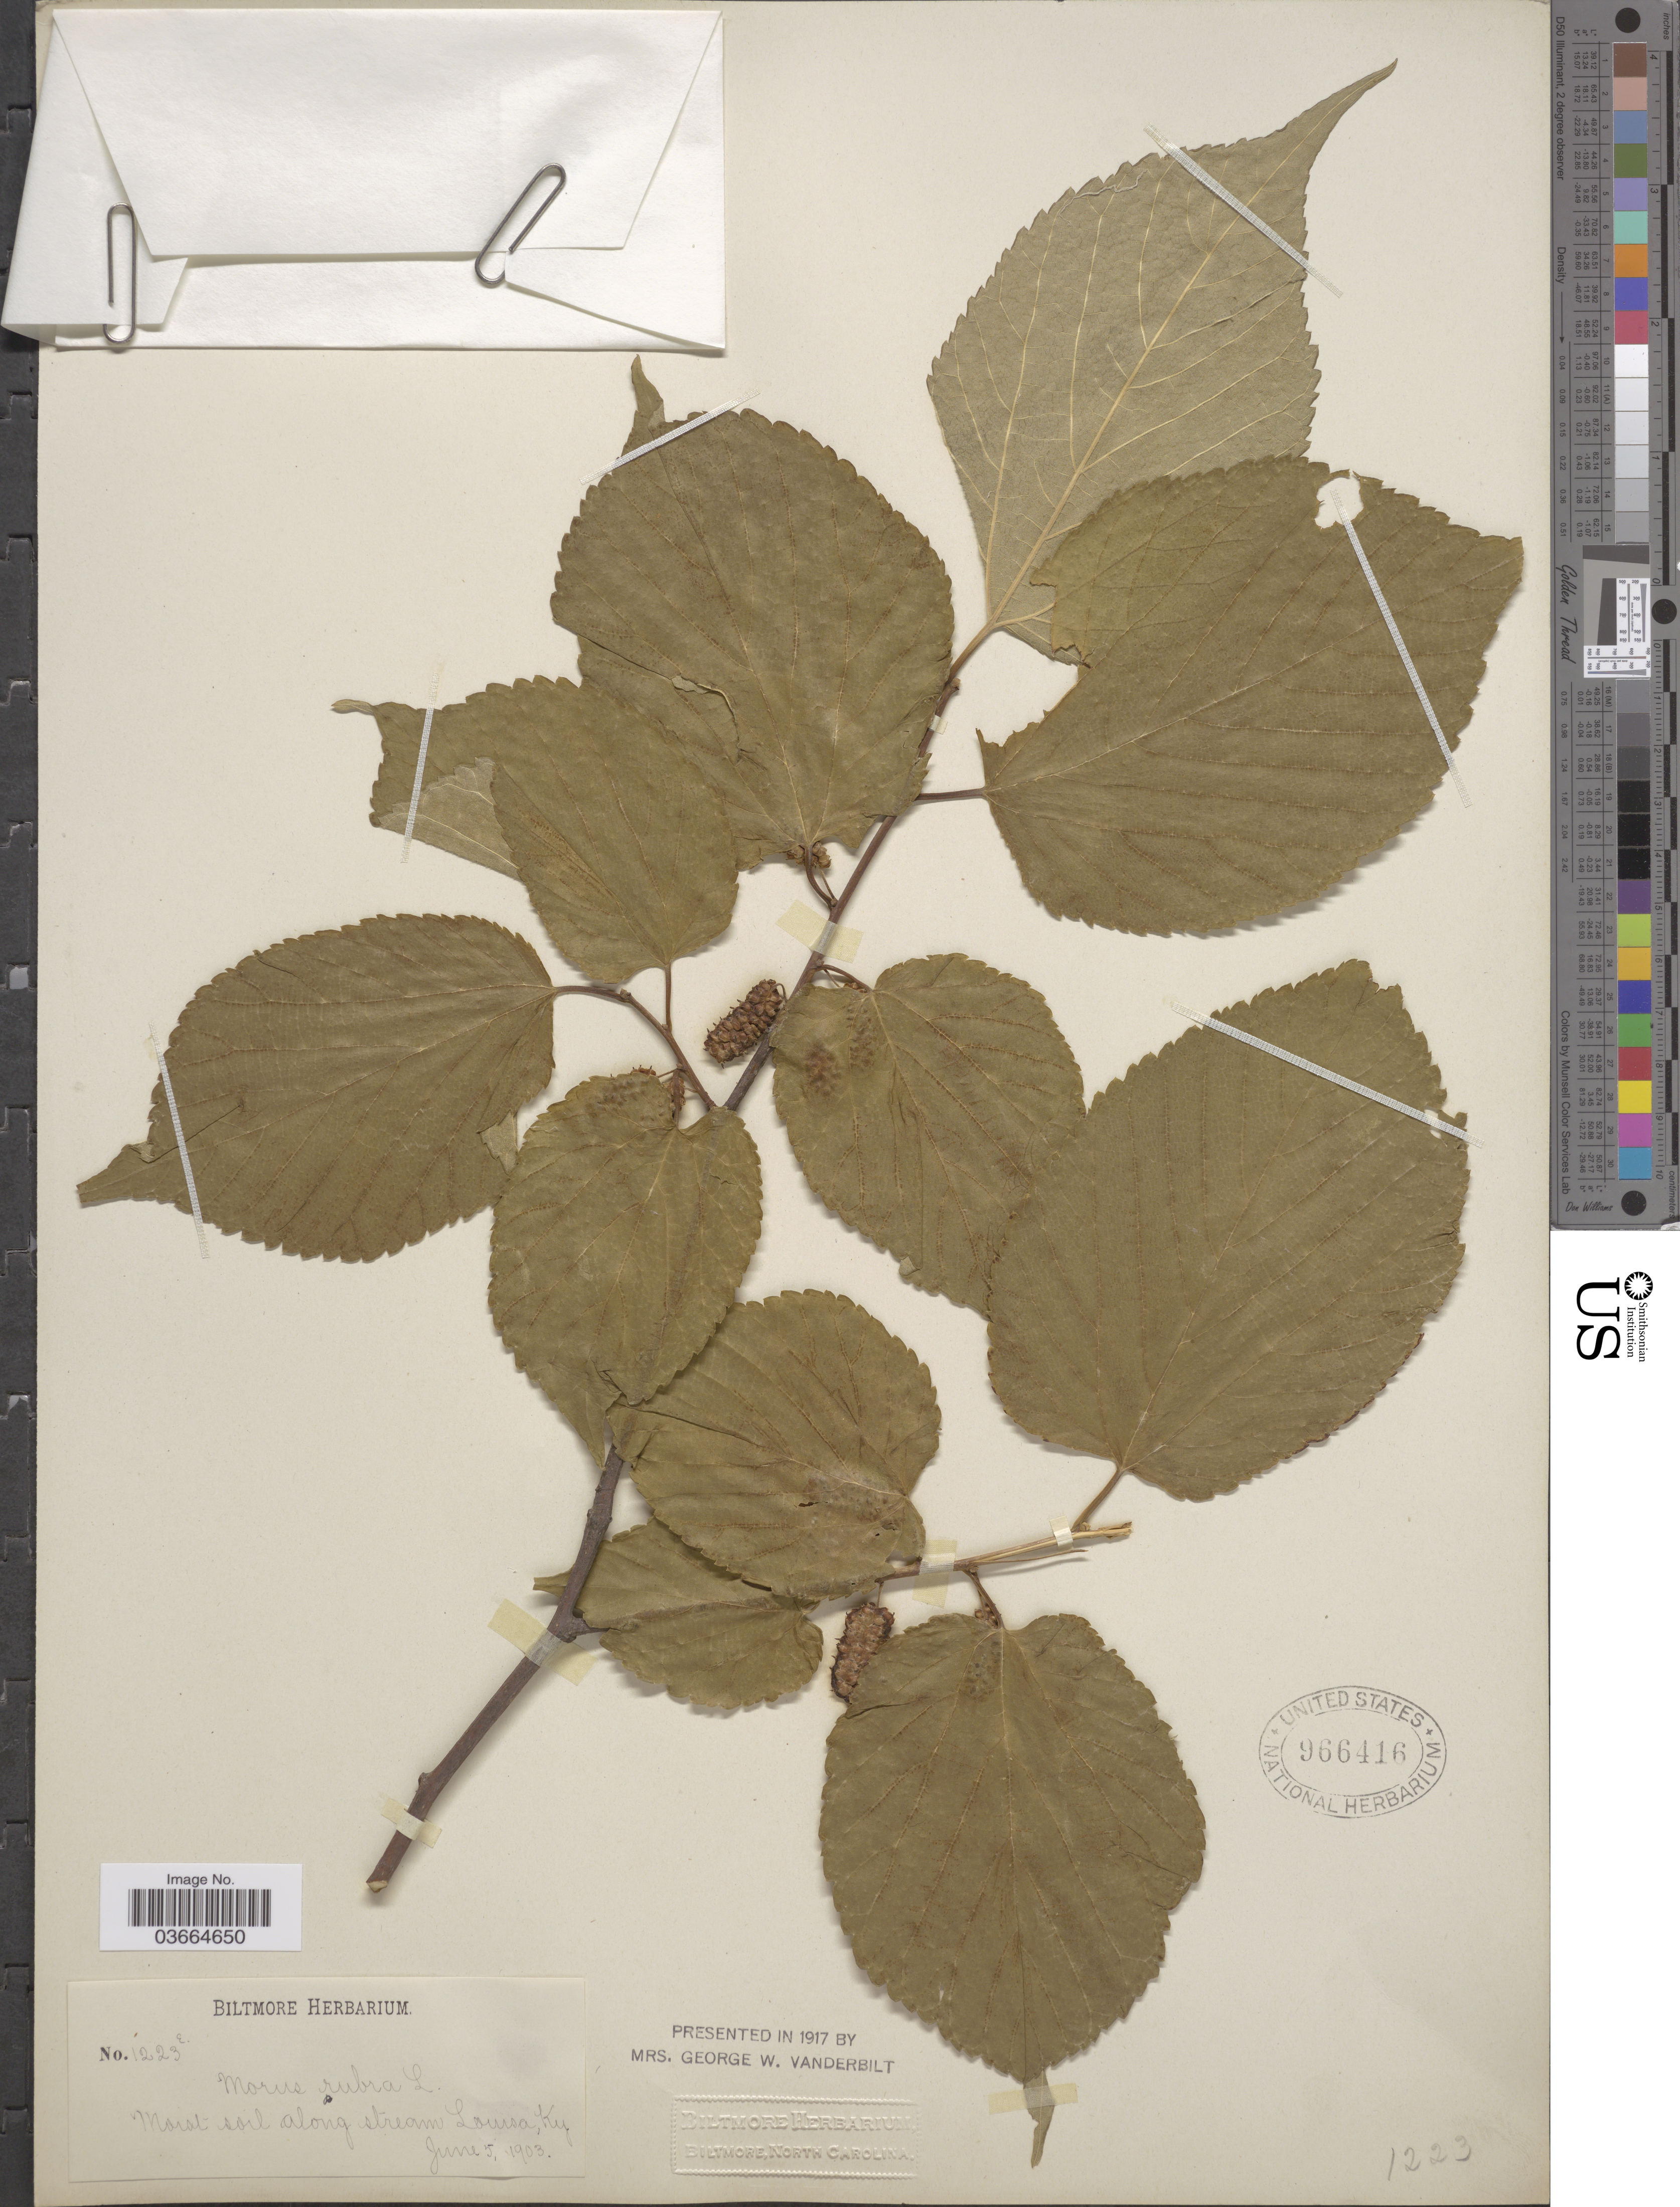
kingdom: Plantae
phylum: Tracheophyta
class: Magnoliopsida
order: Rosales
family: Moraceae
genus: Morus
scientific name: Morus rubra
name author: L.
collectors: ex herb. Biltmore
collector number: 1223E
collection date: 1903-06-05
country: United States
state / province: Kentucky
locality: Moist soil along stream Louisa.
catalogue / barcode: US 966416